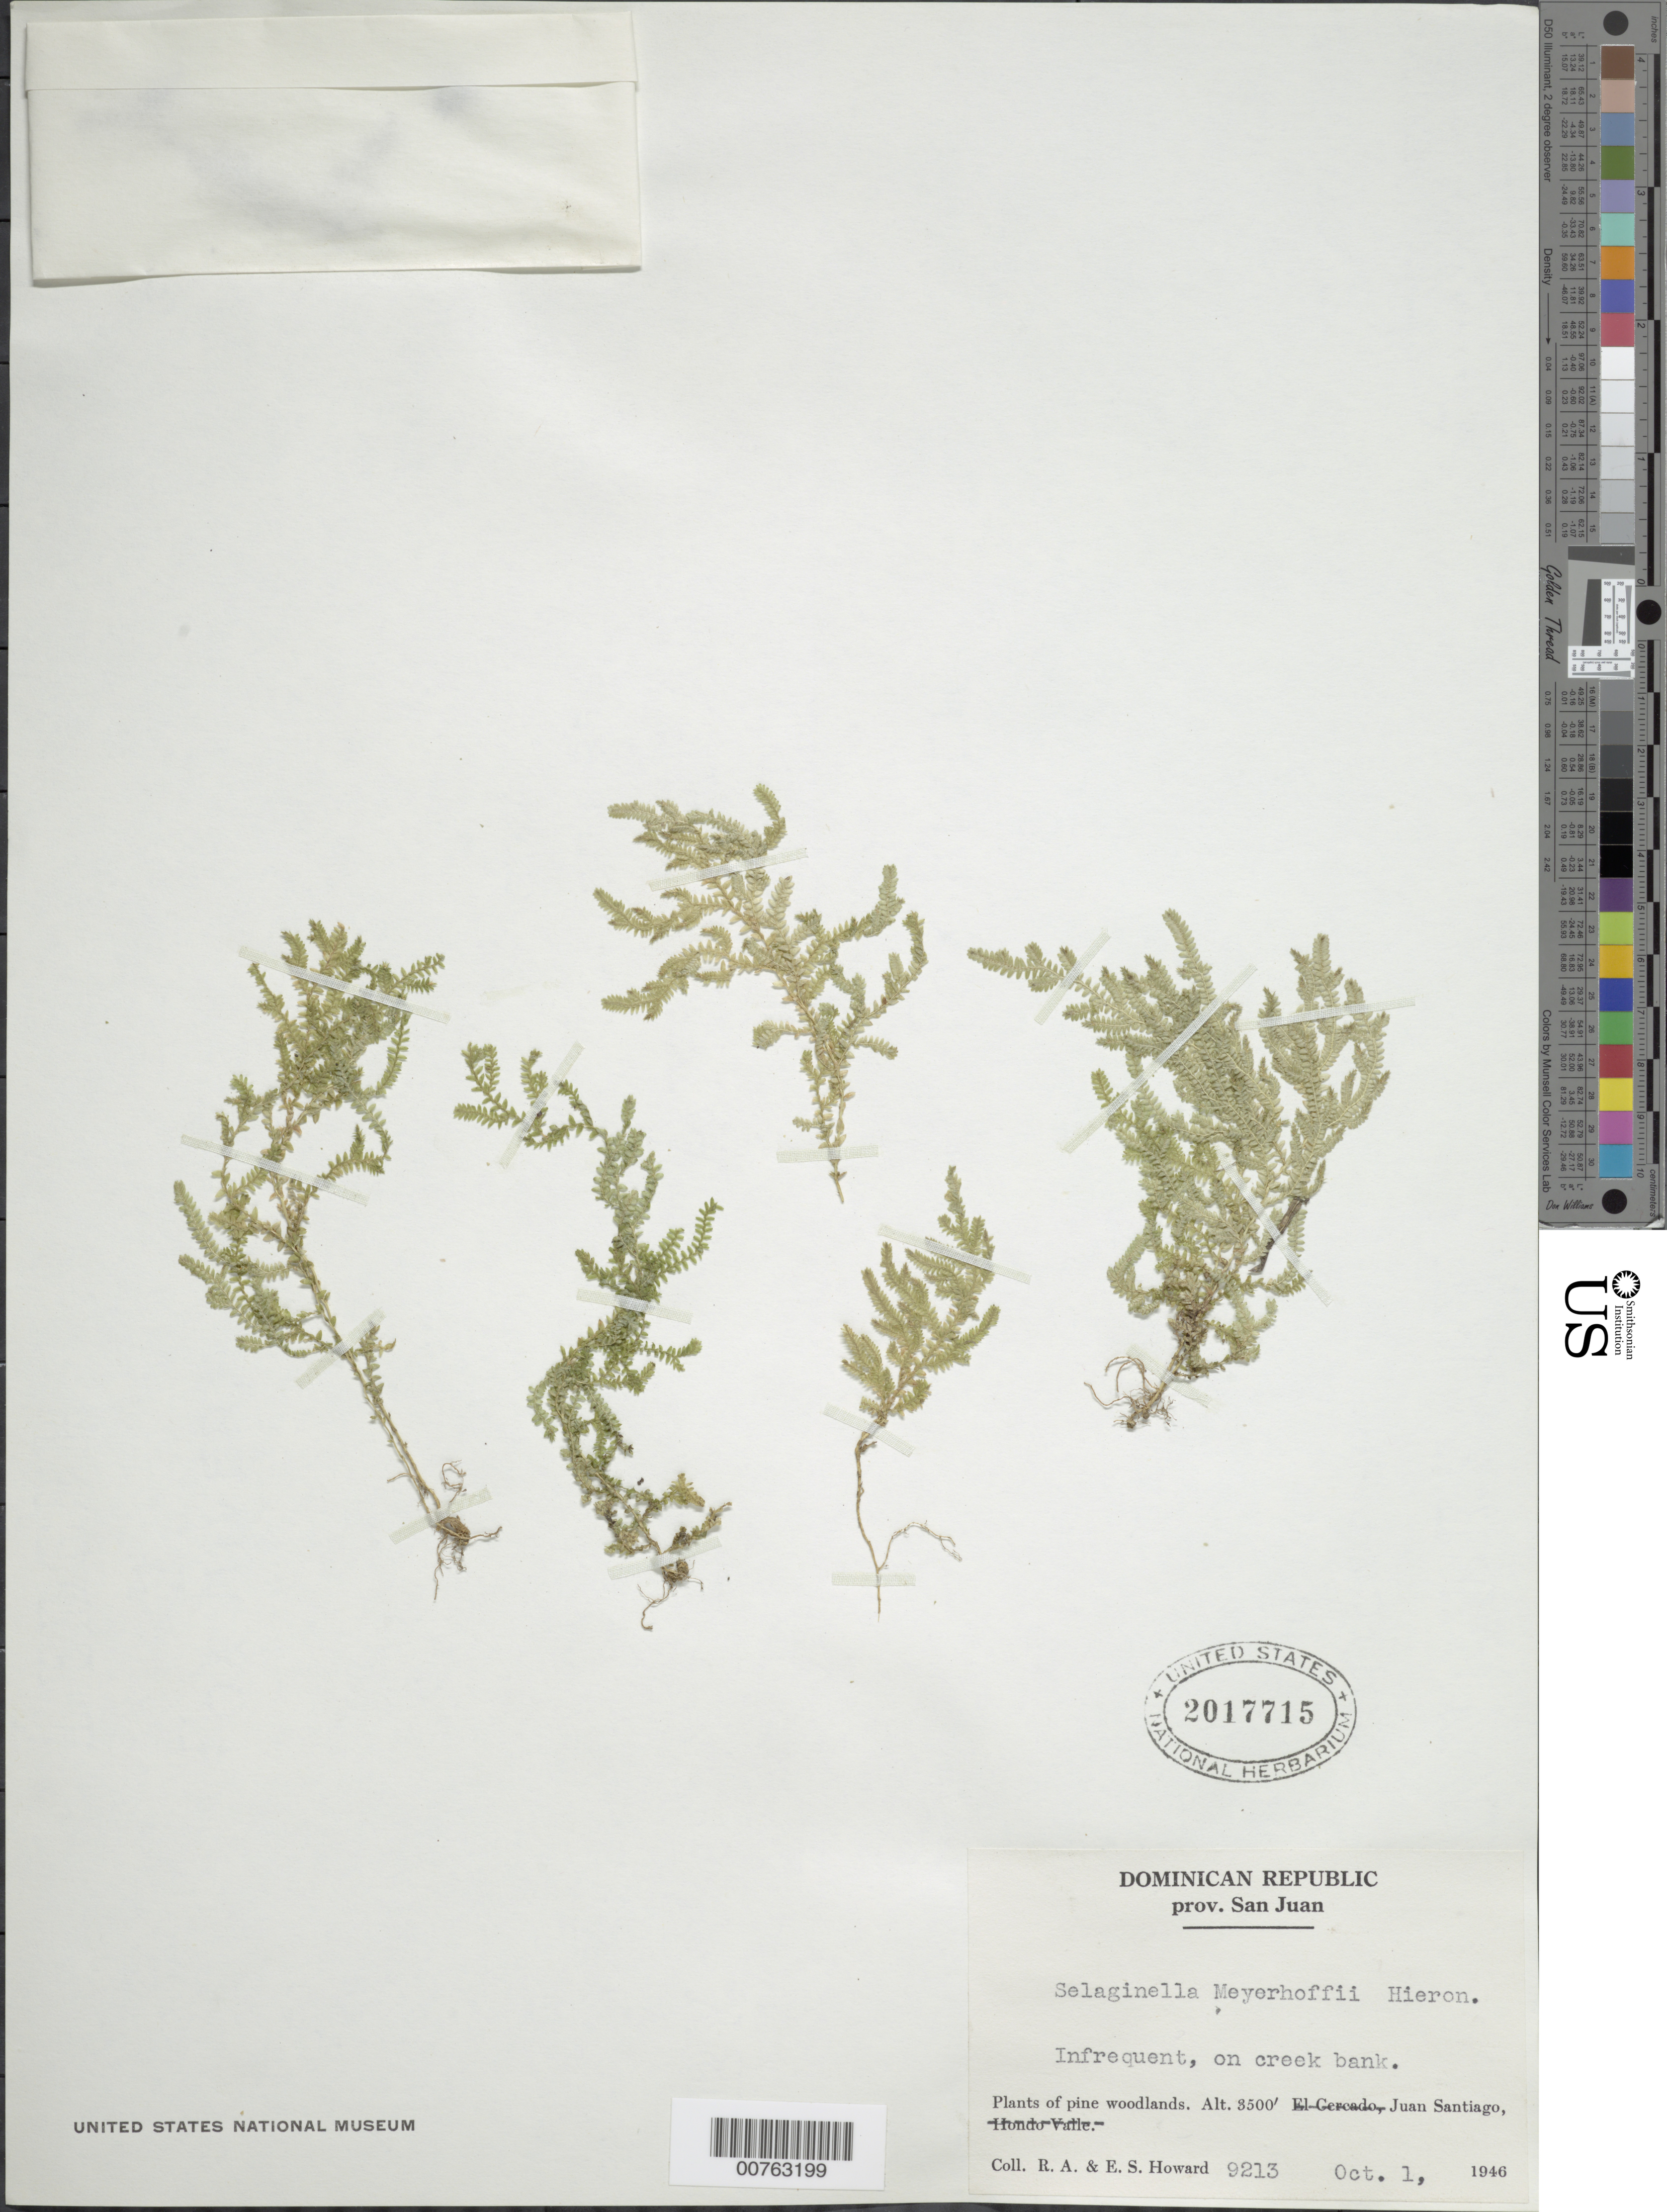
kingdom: Plantae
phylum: Tracheophyta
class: Lycopodiopsida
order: Selaginellales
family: Selaginellaceae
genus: Selaginella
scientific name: Selaginella flabellum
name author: (Desv.) Spring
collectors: R. A. Howard & E. S. Howard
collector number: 9213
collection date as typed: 01 Oct 1946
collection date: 1946-10-01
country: Dominican Republic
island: Hispaniola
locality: Prov. San Juan, Juan Santiago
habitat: Pine woodlands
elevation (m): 1067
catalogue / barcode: US 2017715